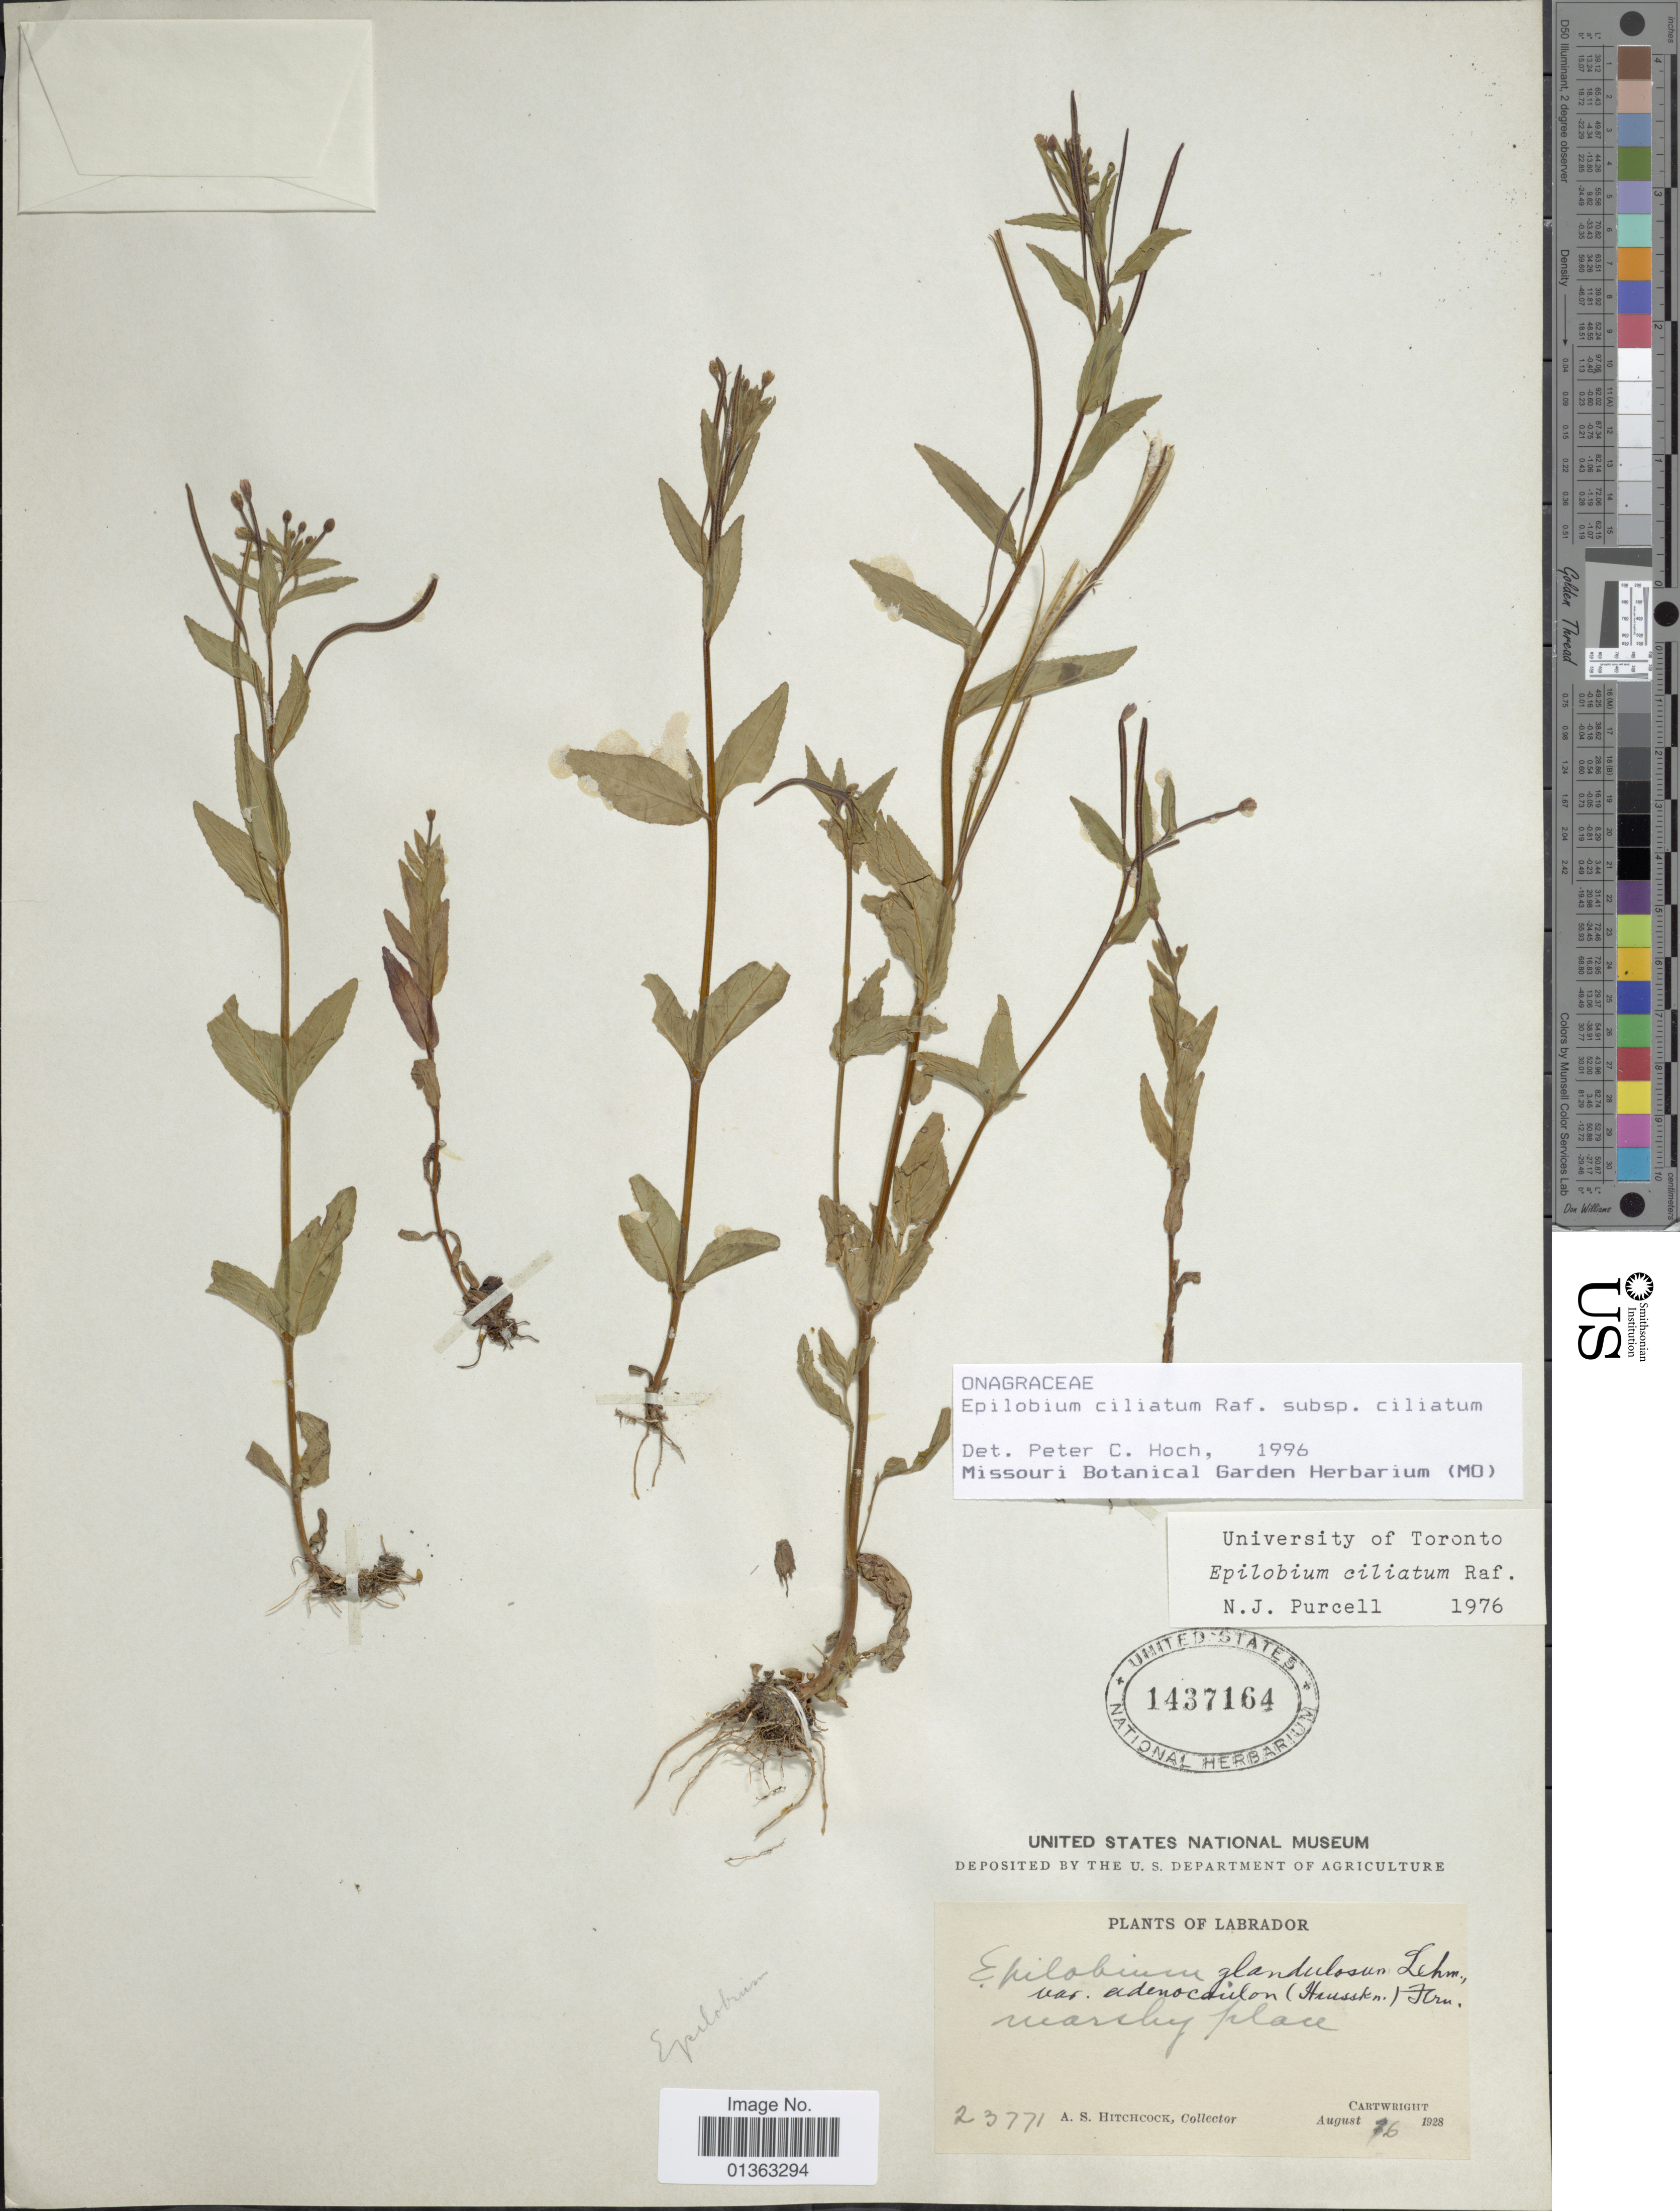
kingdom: Plantae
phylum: Tracheophyta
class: Magnoliopsida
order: Myrtales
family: Onagraceae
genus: Epilobium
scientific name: Epilobium ciliatum subsp. ciliatum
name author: Raf.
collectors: A. S. Hitchcock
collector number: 23771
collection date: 1928-08-26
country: Canada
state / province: Newfoundland and Labrador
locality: Labrador. Cartwright.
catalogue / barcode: US 1437164